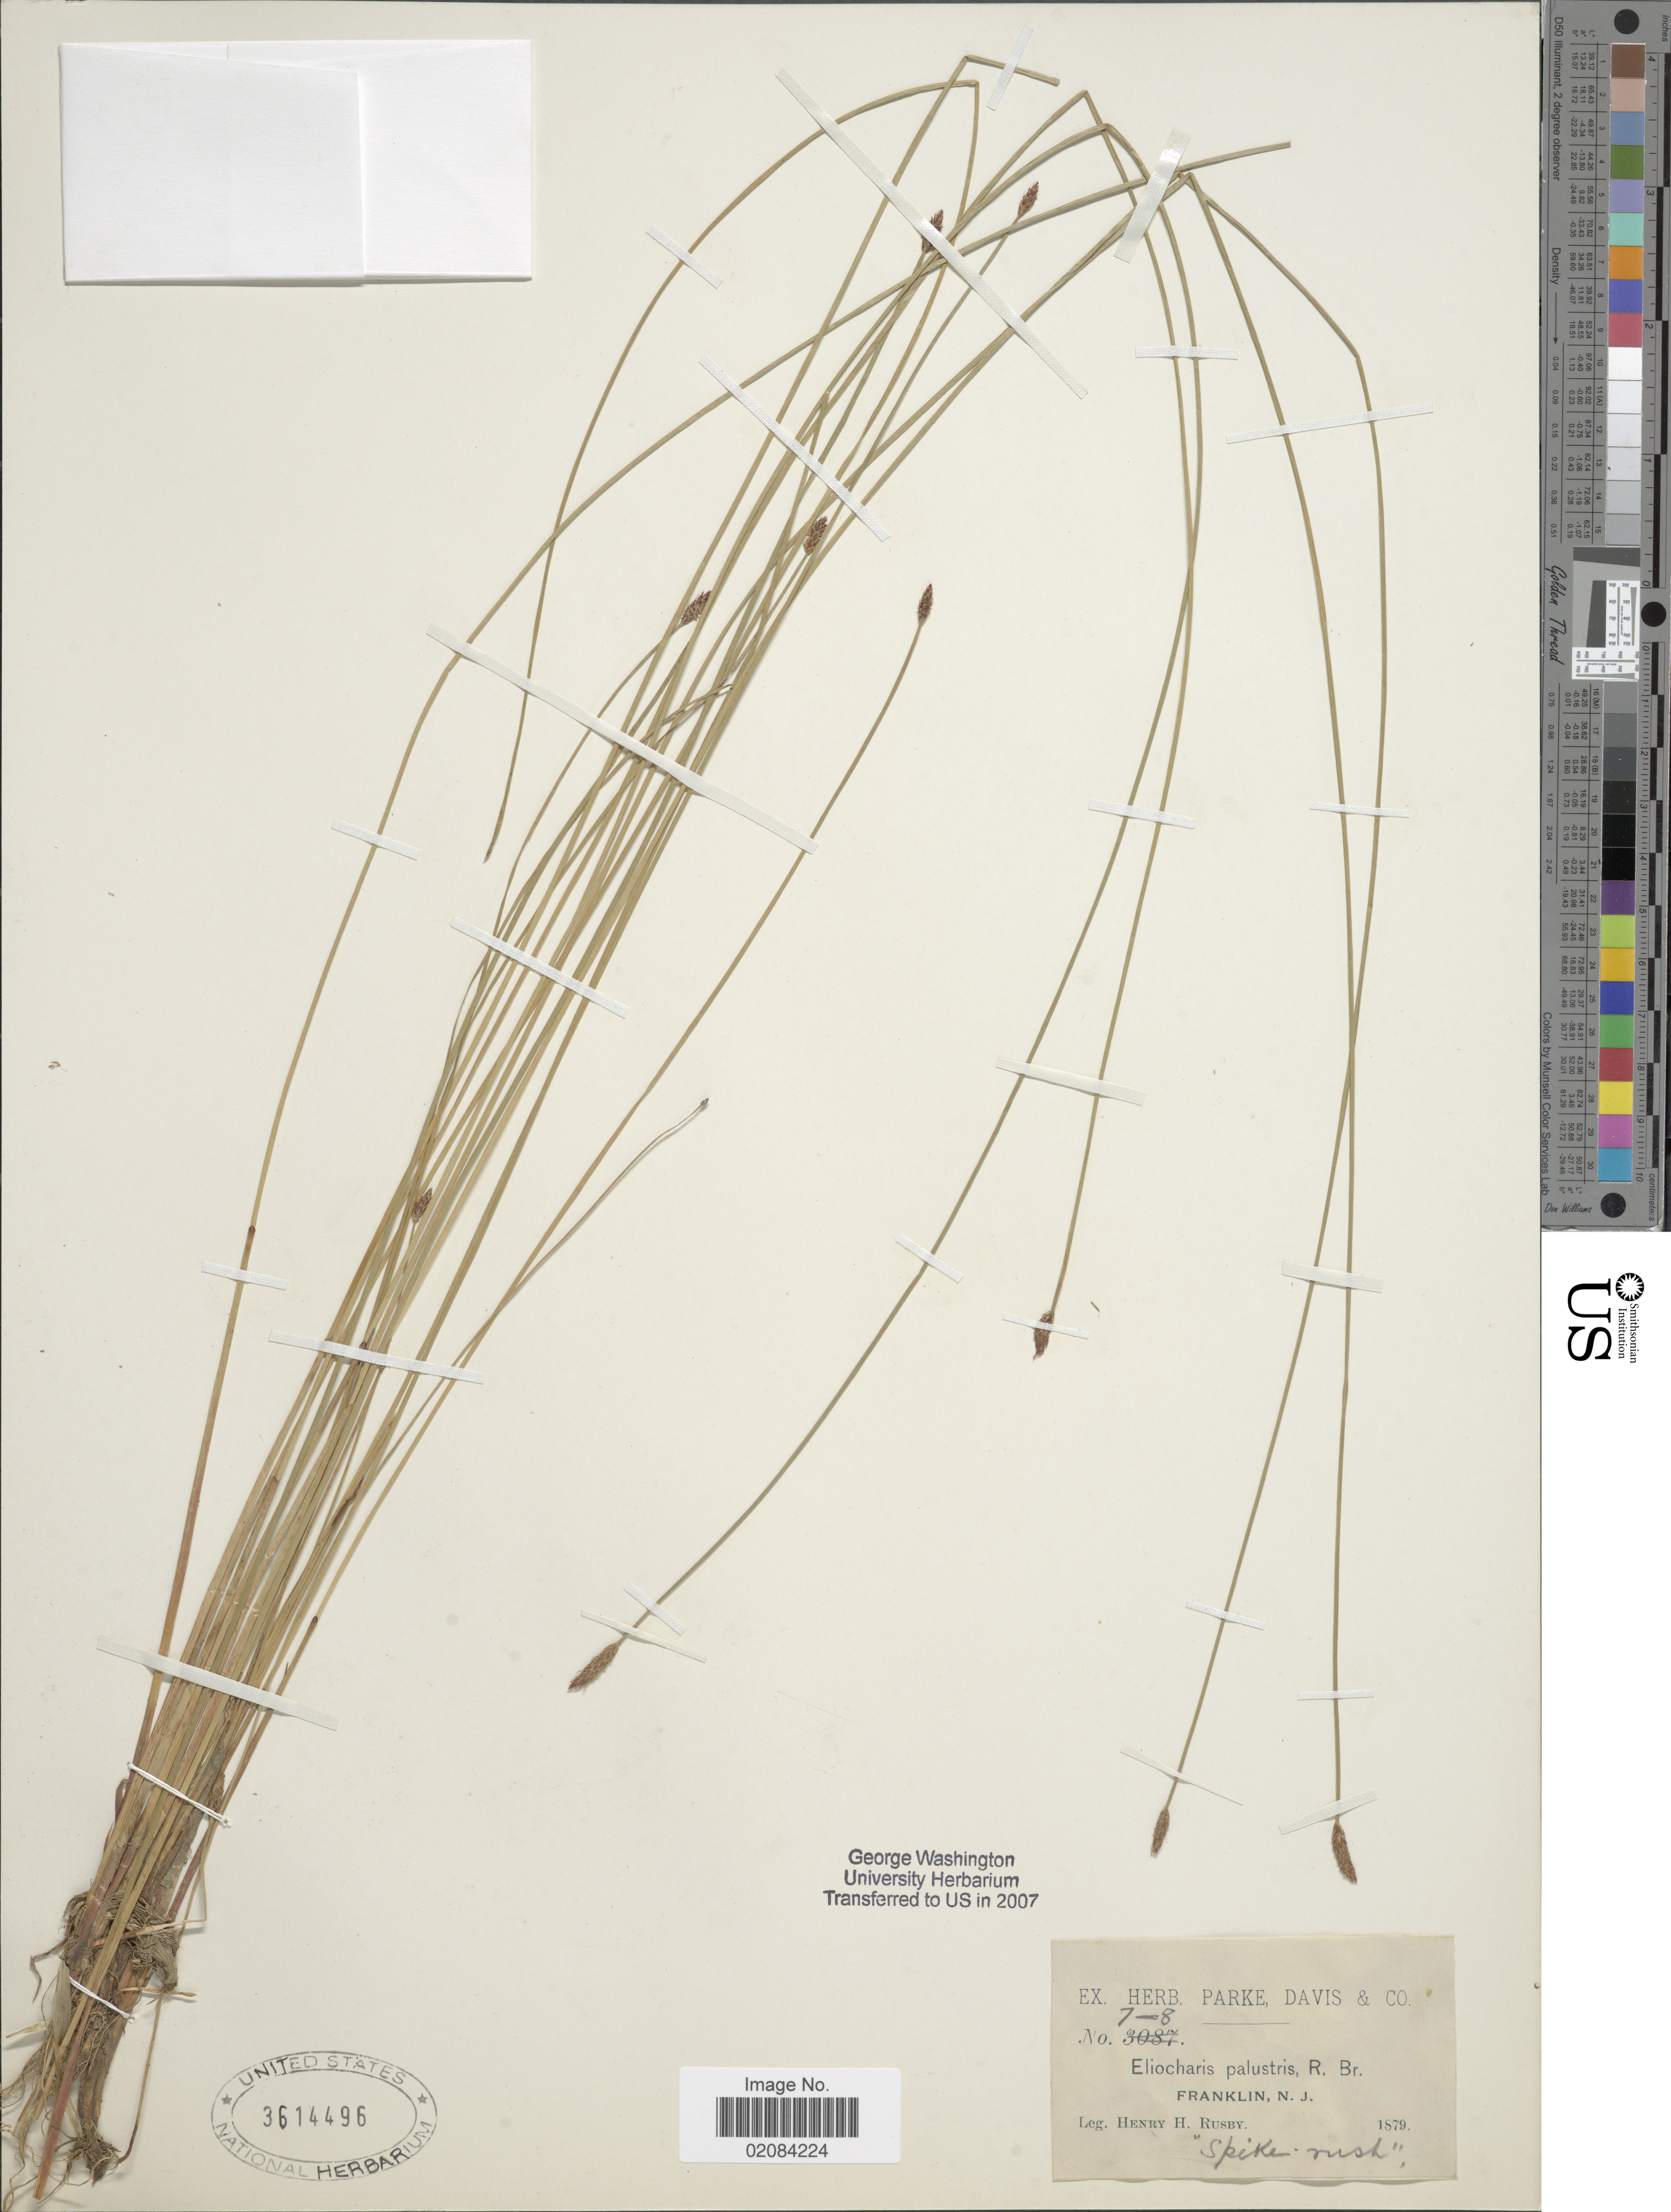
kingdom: Plantae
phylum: Tracheophyta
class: Liliopsida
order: Poales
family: Cyperaceae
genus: Eleocharis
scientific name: Eleocharis palustris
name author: (L.) Roem. & Schult.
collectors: H. H. Rusby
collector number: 7-8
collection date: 1879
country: United States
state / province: New Jersey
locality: Franklin, N.J.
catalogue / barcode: US 3614496